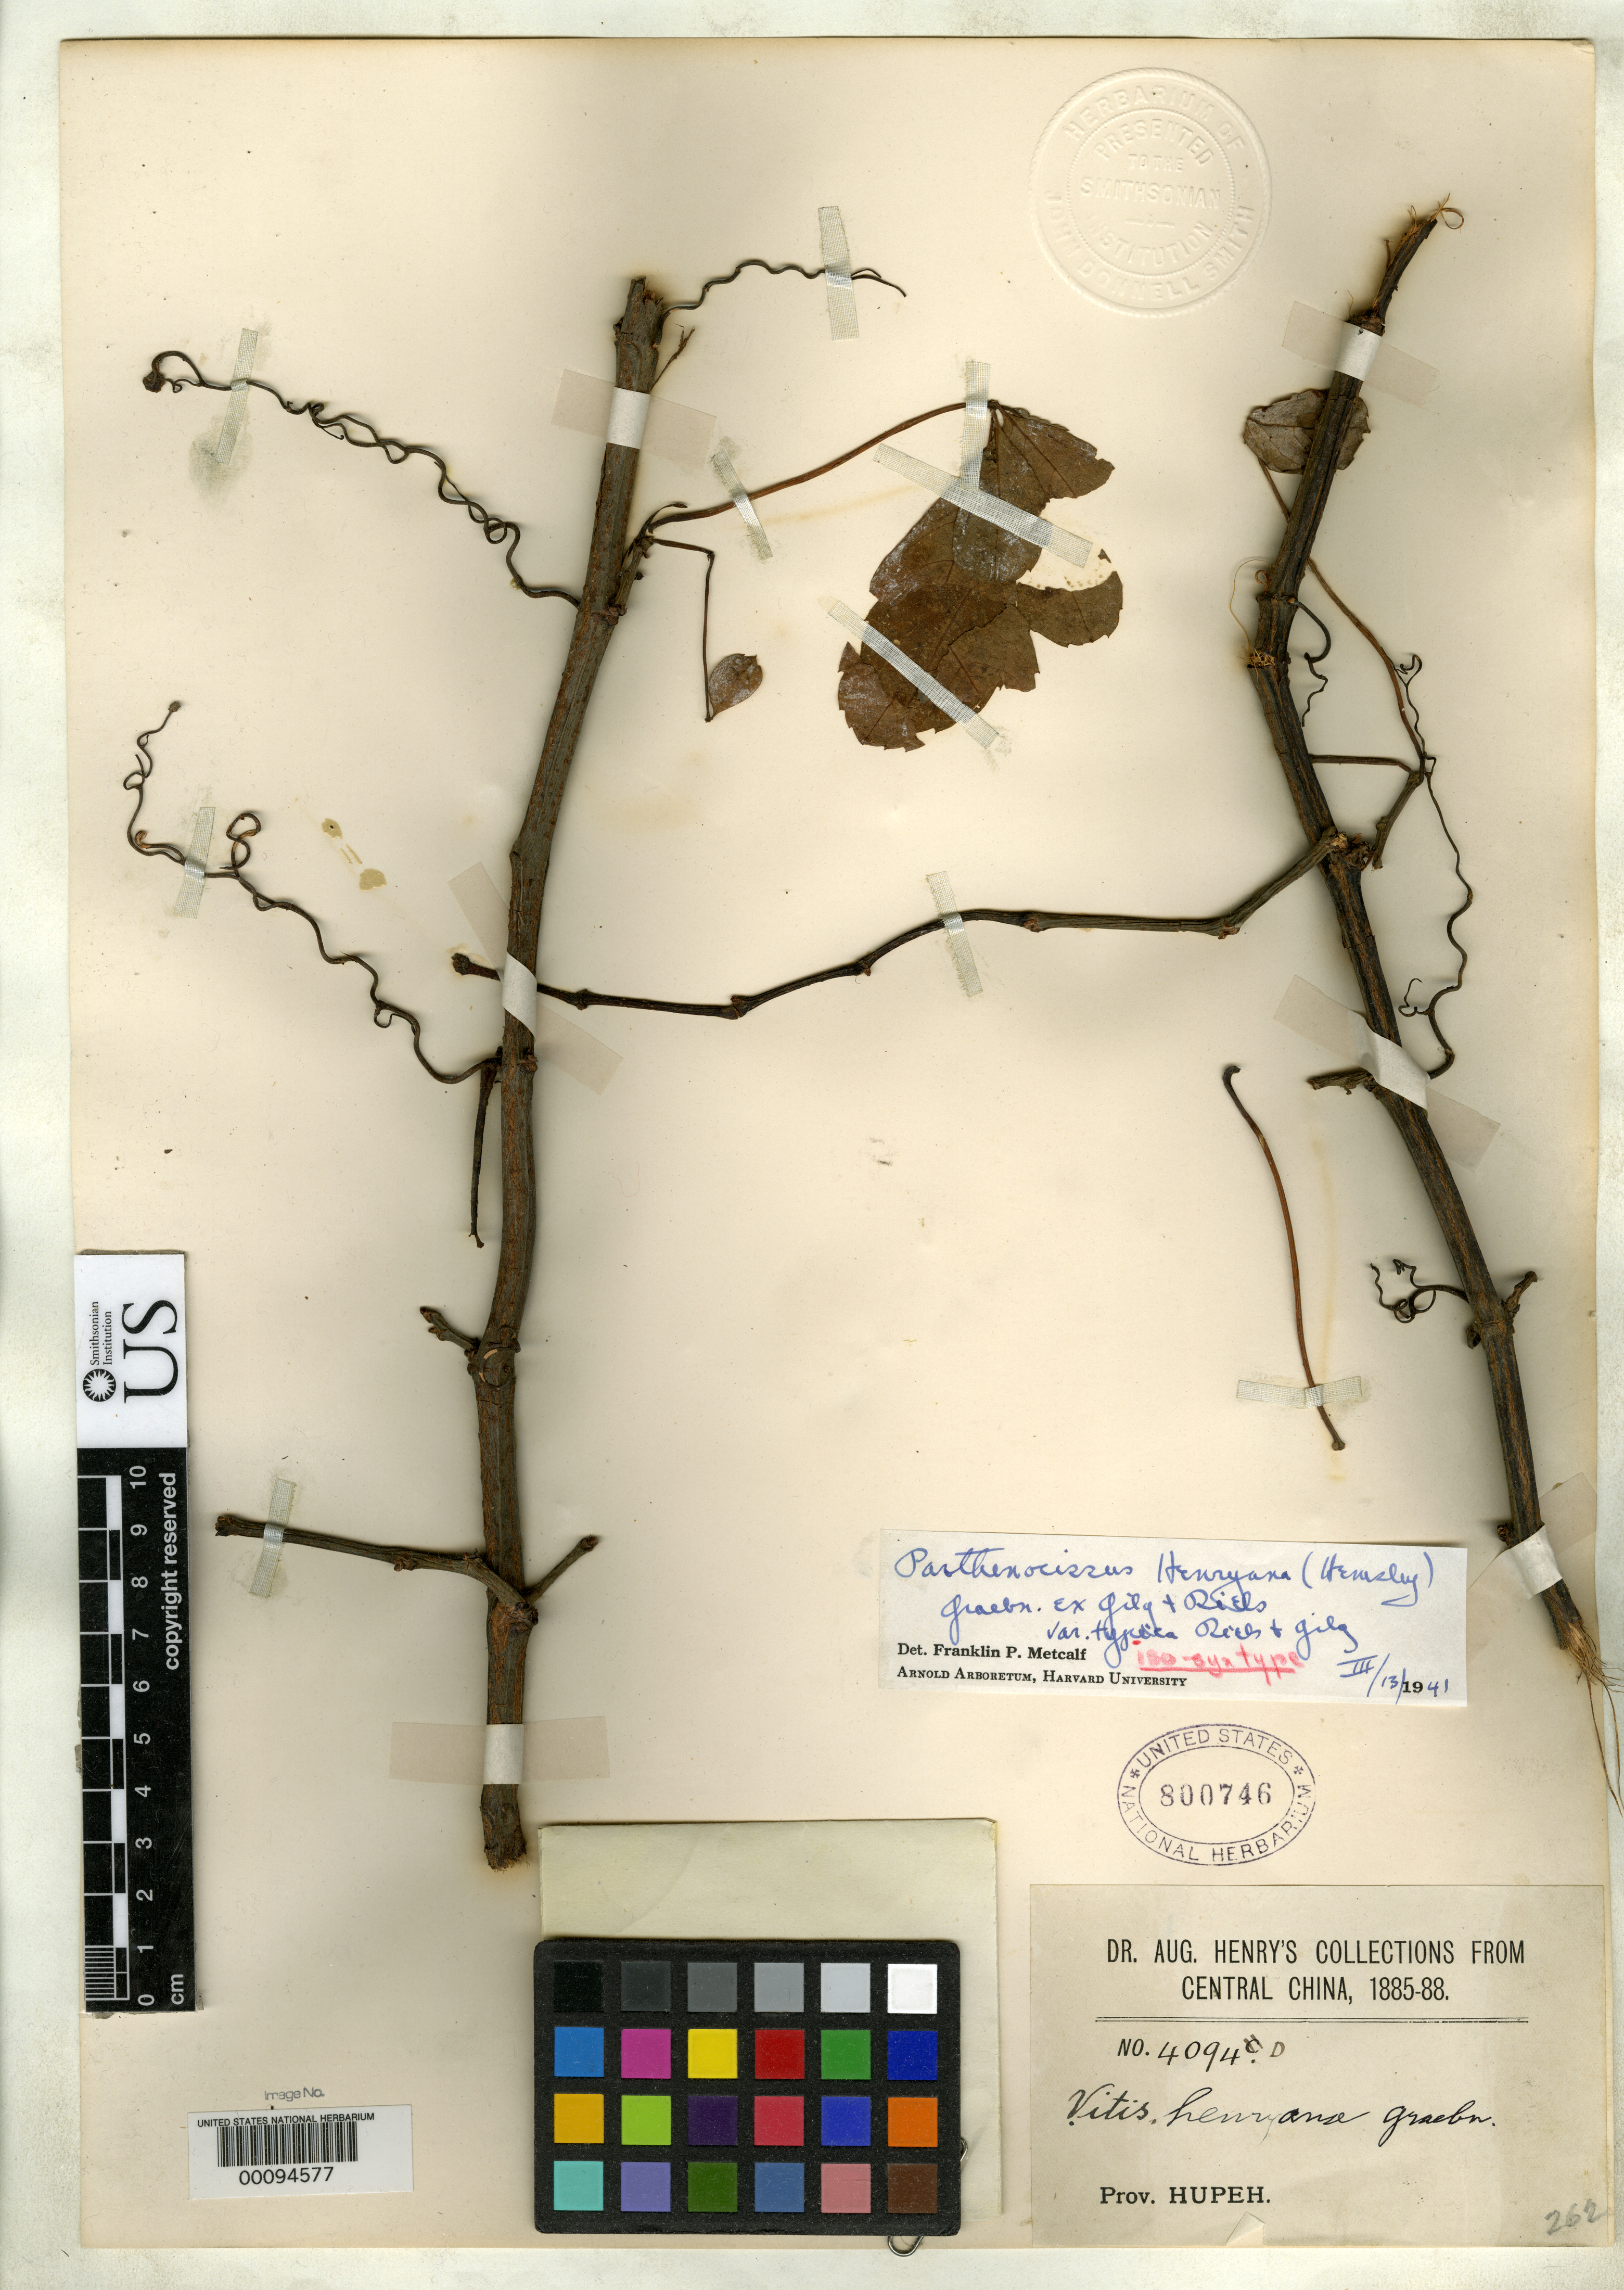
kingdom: Plantae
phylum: Tracheophyta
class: Magnoliopsida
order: Vitales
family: Vitaceae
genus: Parthenocissus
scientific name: Parthenocissus henryana var. typica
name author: Diels & Gilg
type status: Isosyntype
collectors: A. Henry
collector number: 4094 D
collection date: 1885/1888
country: China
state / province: Hubei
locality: Central China. Prov. Hupeh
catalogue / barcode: US 800746